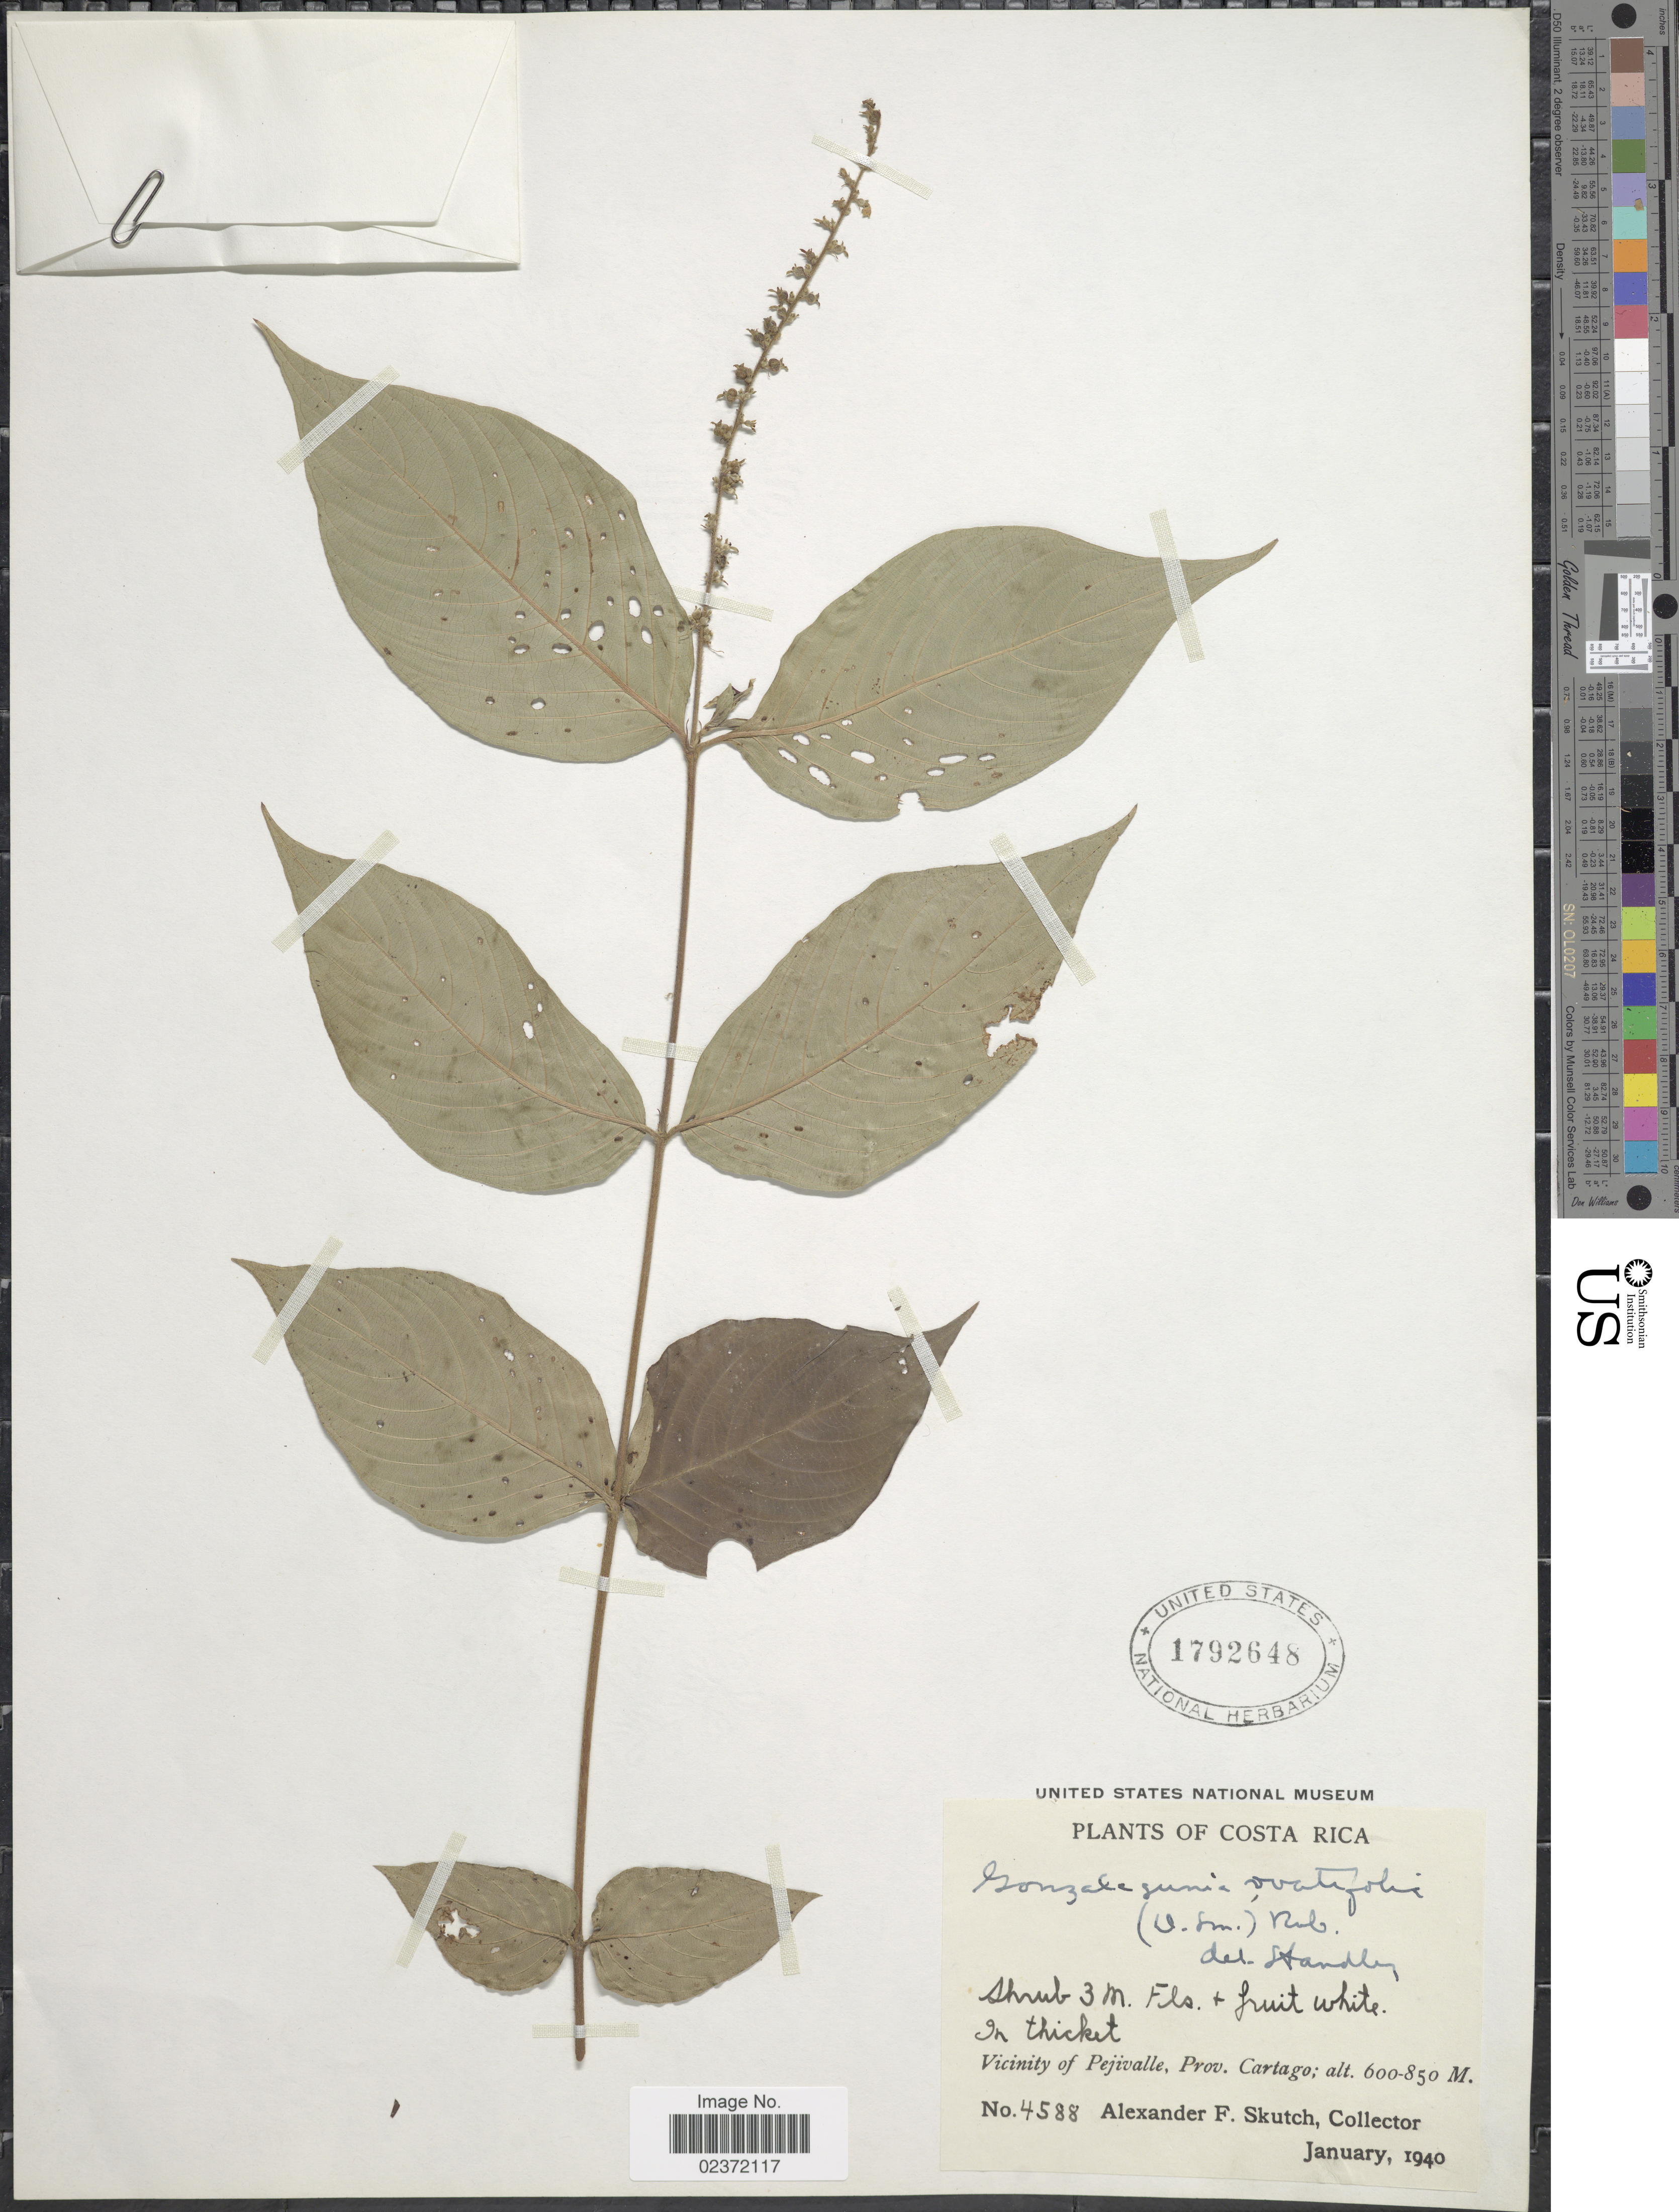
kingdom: Plantae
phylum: Tracheophyta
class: Magnoliopsida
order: Gentianales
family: Rubiaceae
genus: Gonzalagunia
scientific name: Gonzalagunia ovatifolia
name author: (Donn. Sm.) B.L. Rob.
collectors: A. F. Skutch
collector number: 4588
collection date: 1940-01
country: Costa Rica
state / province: Cartago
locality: Vicinity of Pejivalle, Prov. Cartago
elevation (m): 600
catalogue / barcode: US 1792648